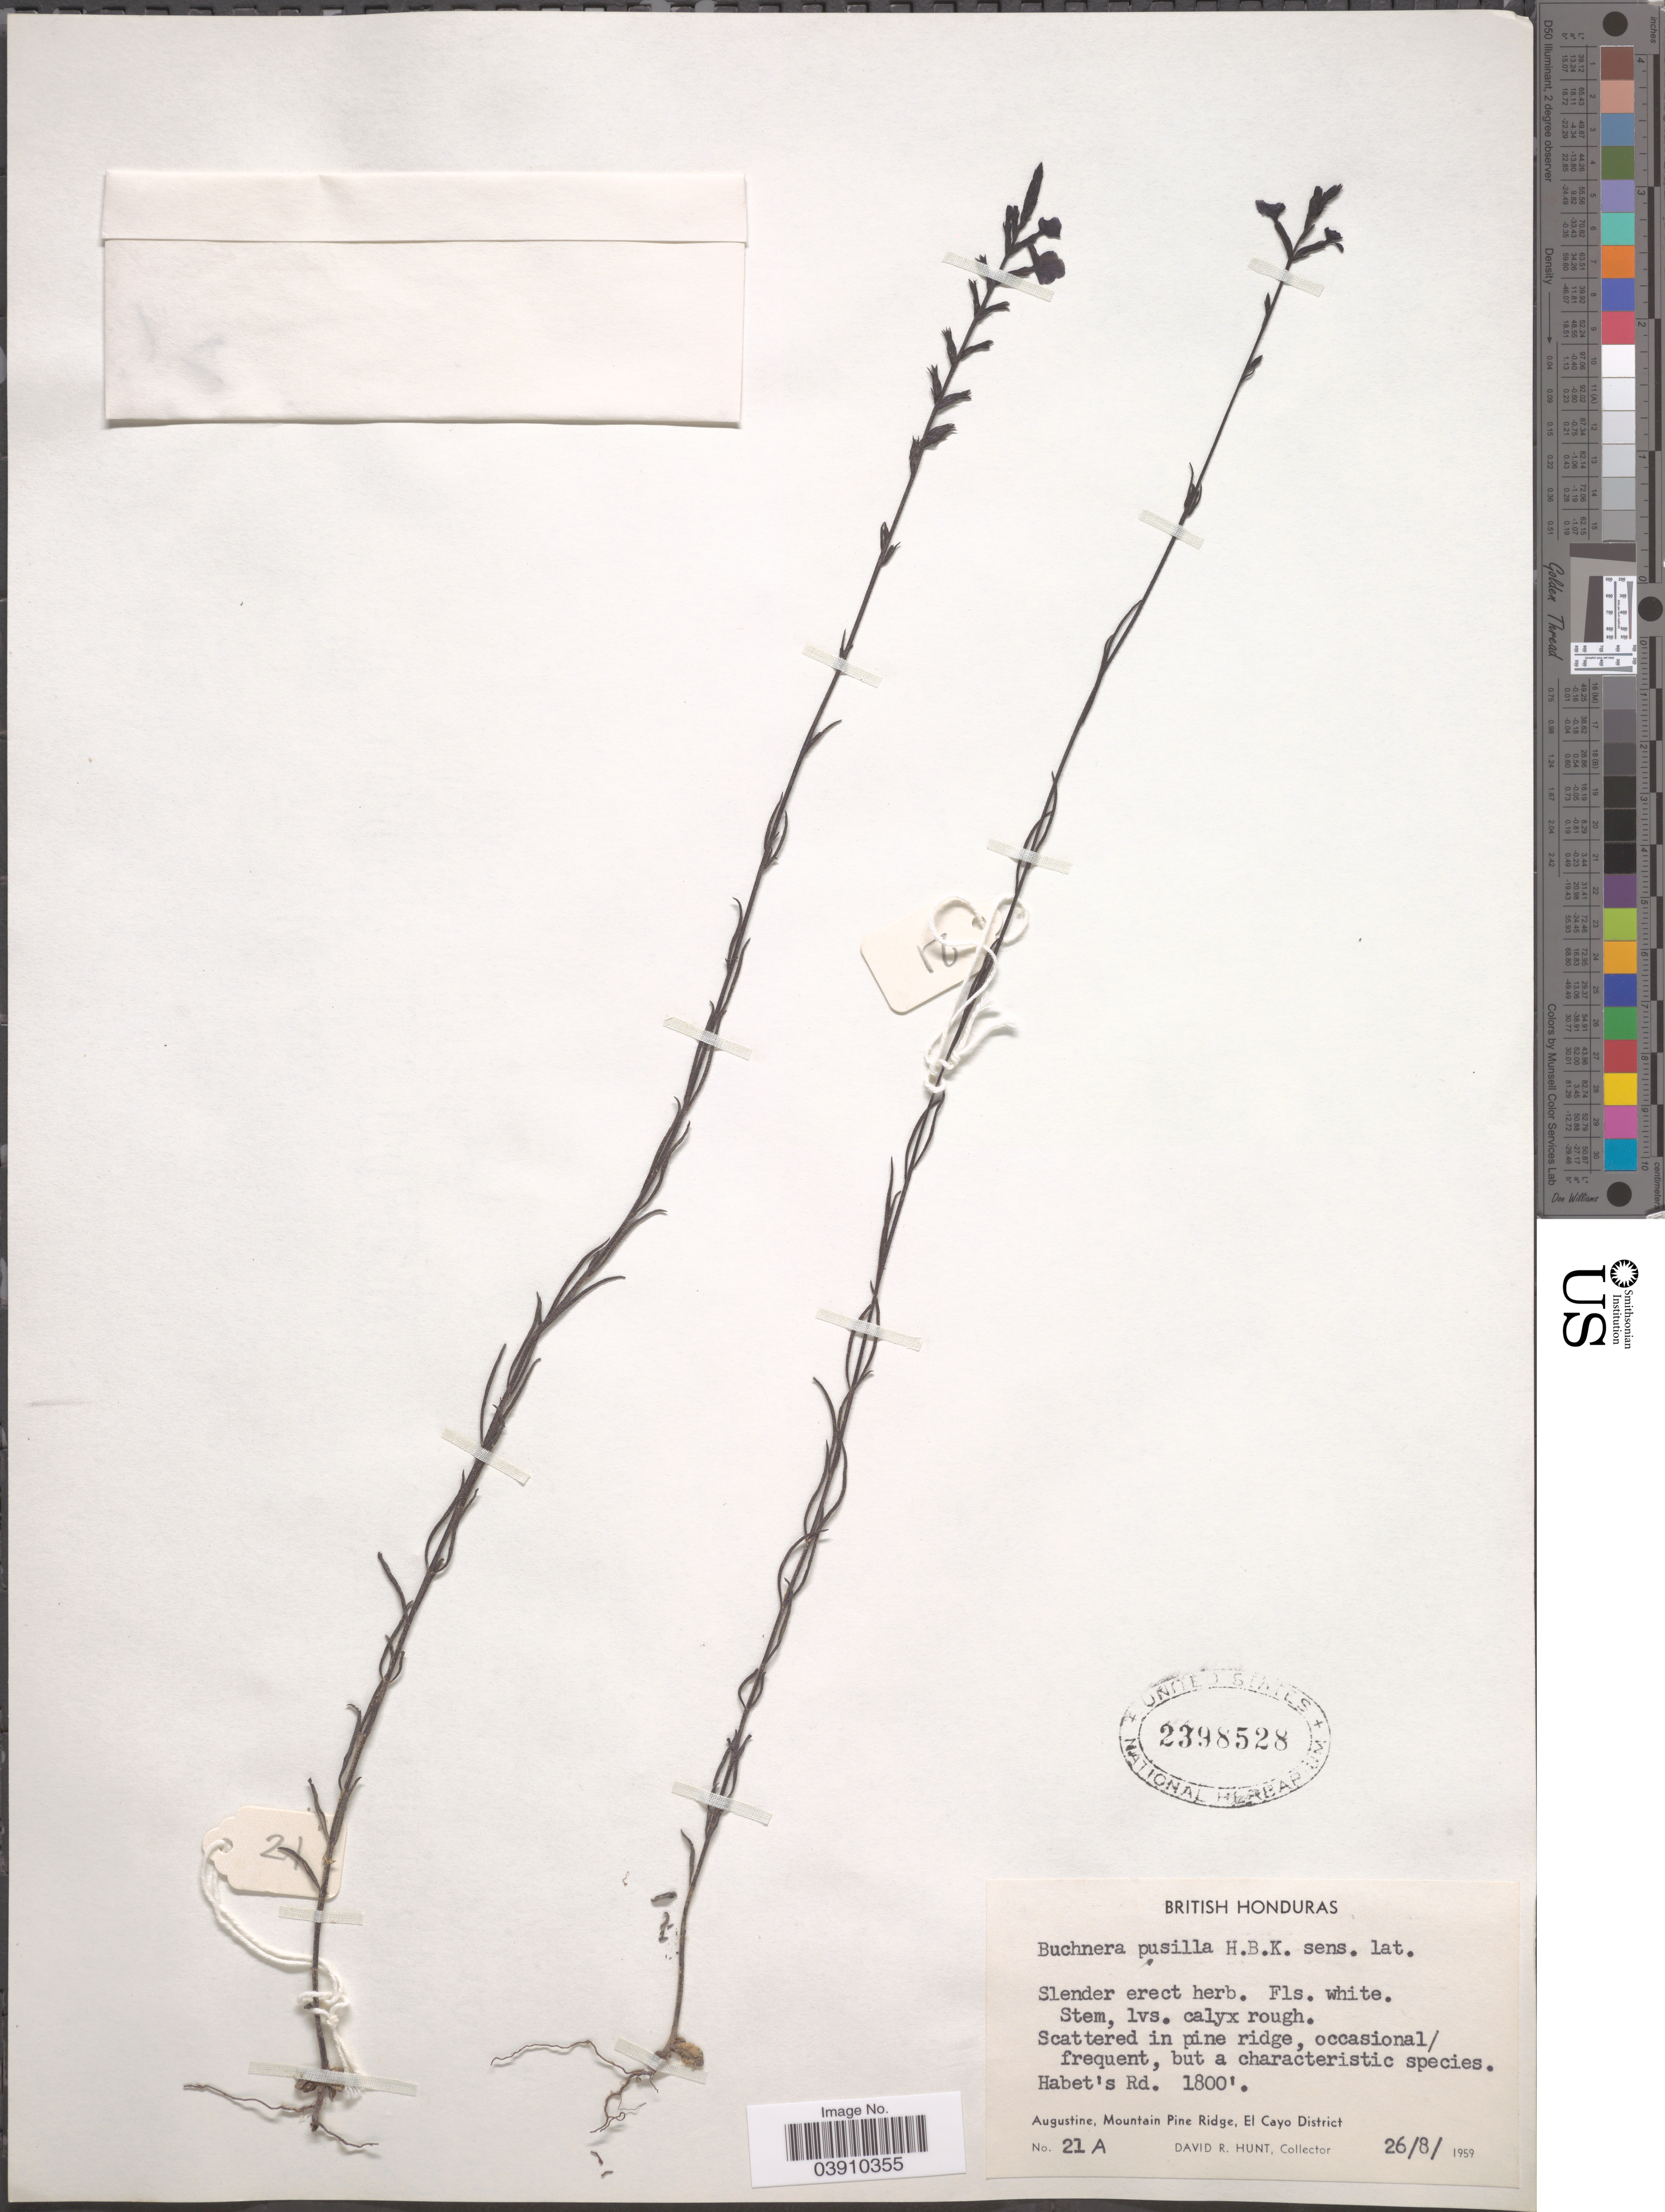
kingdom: Plantae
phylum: Tracheophyta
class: Magnoliopsida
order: Lamiales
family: Orobanchaceae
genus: Buchnera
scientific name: Buchnera pusilla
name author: Kunth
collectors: D. R. Hunt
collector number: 21A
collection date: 1959-08-26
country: Belize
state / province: Cayo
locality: British Honduras. Habet's Rd. Augustine, Mountain Pine Ridge. El Cayo District.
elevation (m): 549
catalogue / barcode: US 2398528